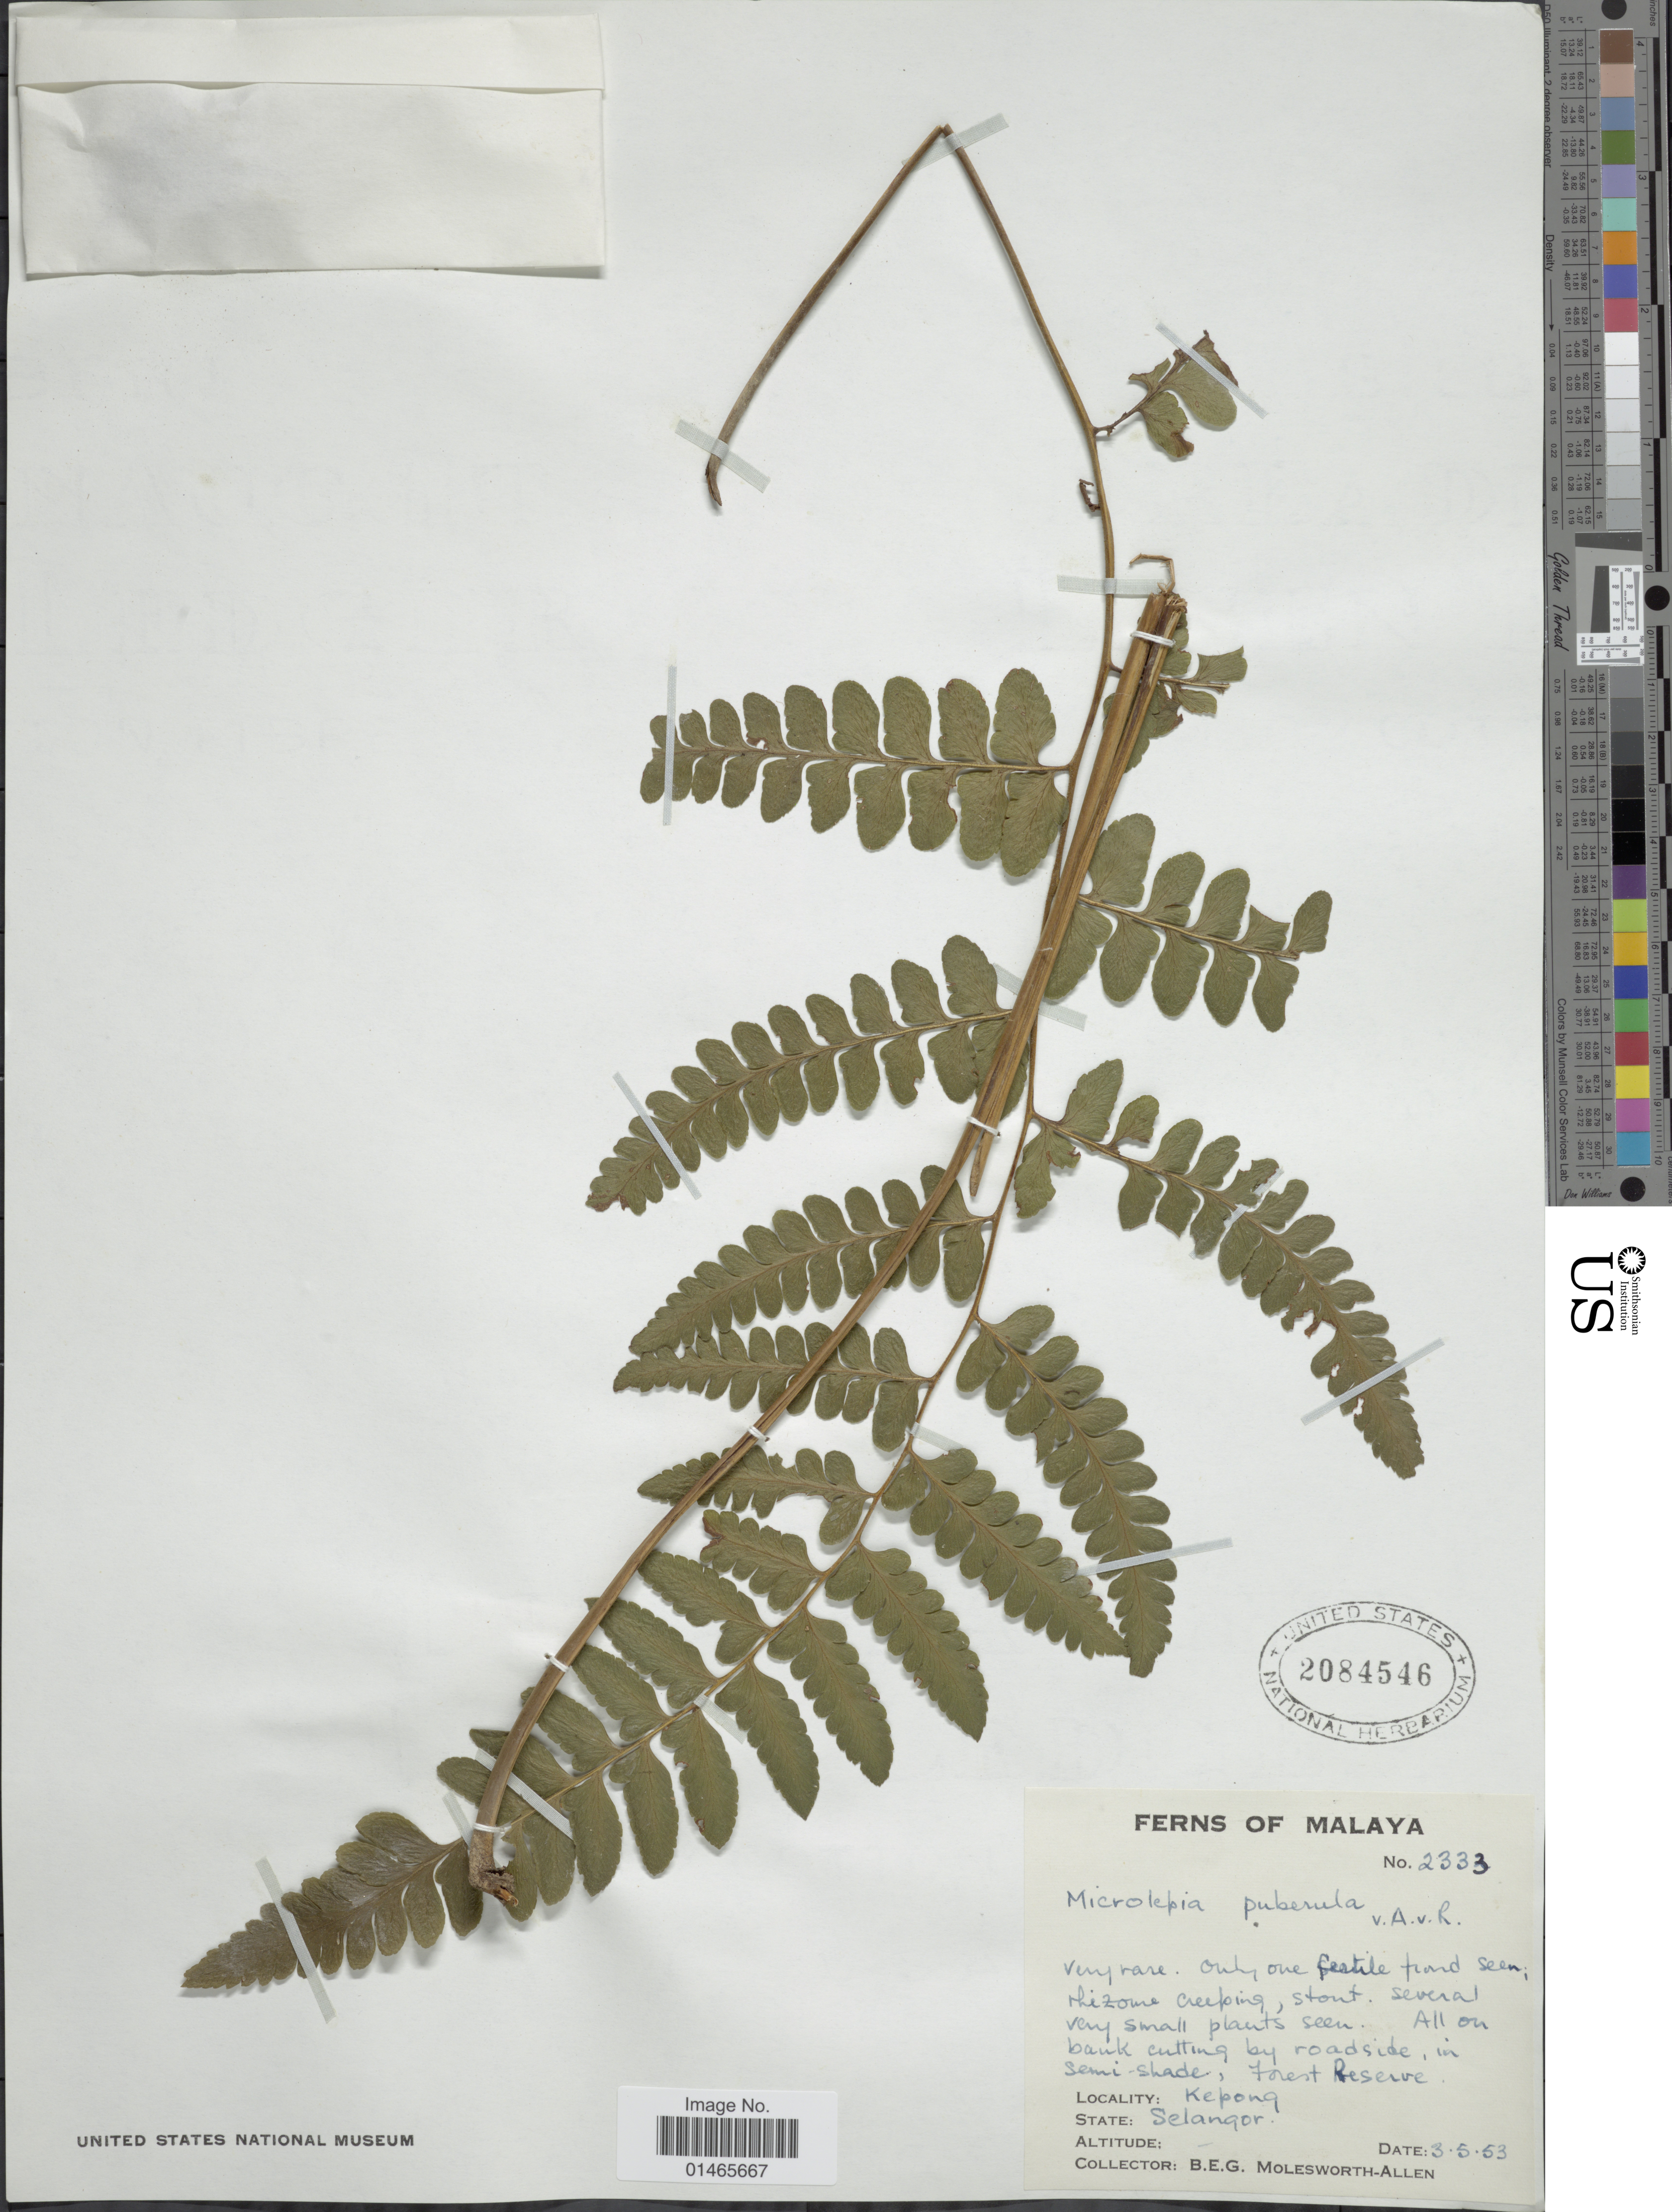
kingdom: Plantae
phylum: Tracheophyta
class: Polypodiopsida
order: Polypodiales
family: Dennstaedtiaceae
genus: Microlepia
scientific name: Microlepia puberula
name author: Alderw.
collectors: B. E. G. Molesworth-Allen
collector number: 2333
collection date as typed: Transcribed d/m/y: 3/5/53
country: Malaysia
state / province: Selangor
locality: Kepong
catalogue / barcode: US 2084546